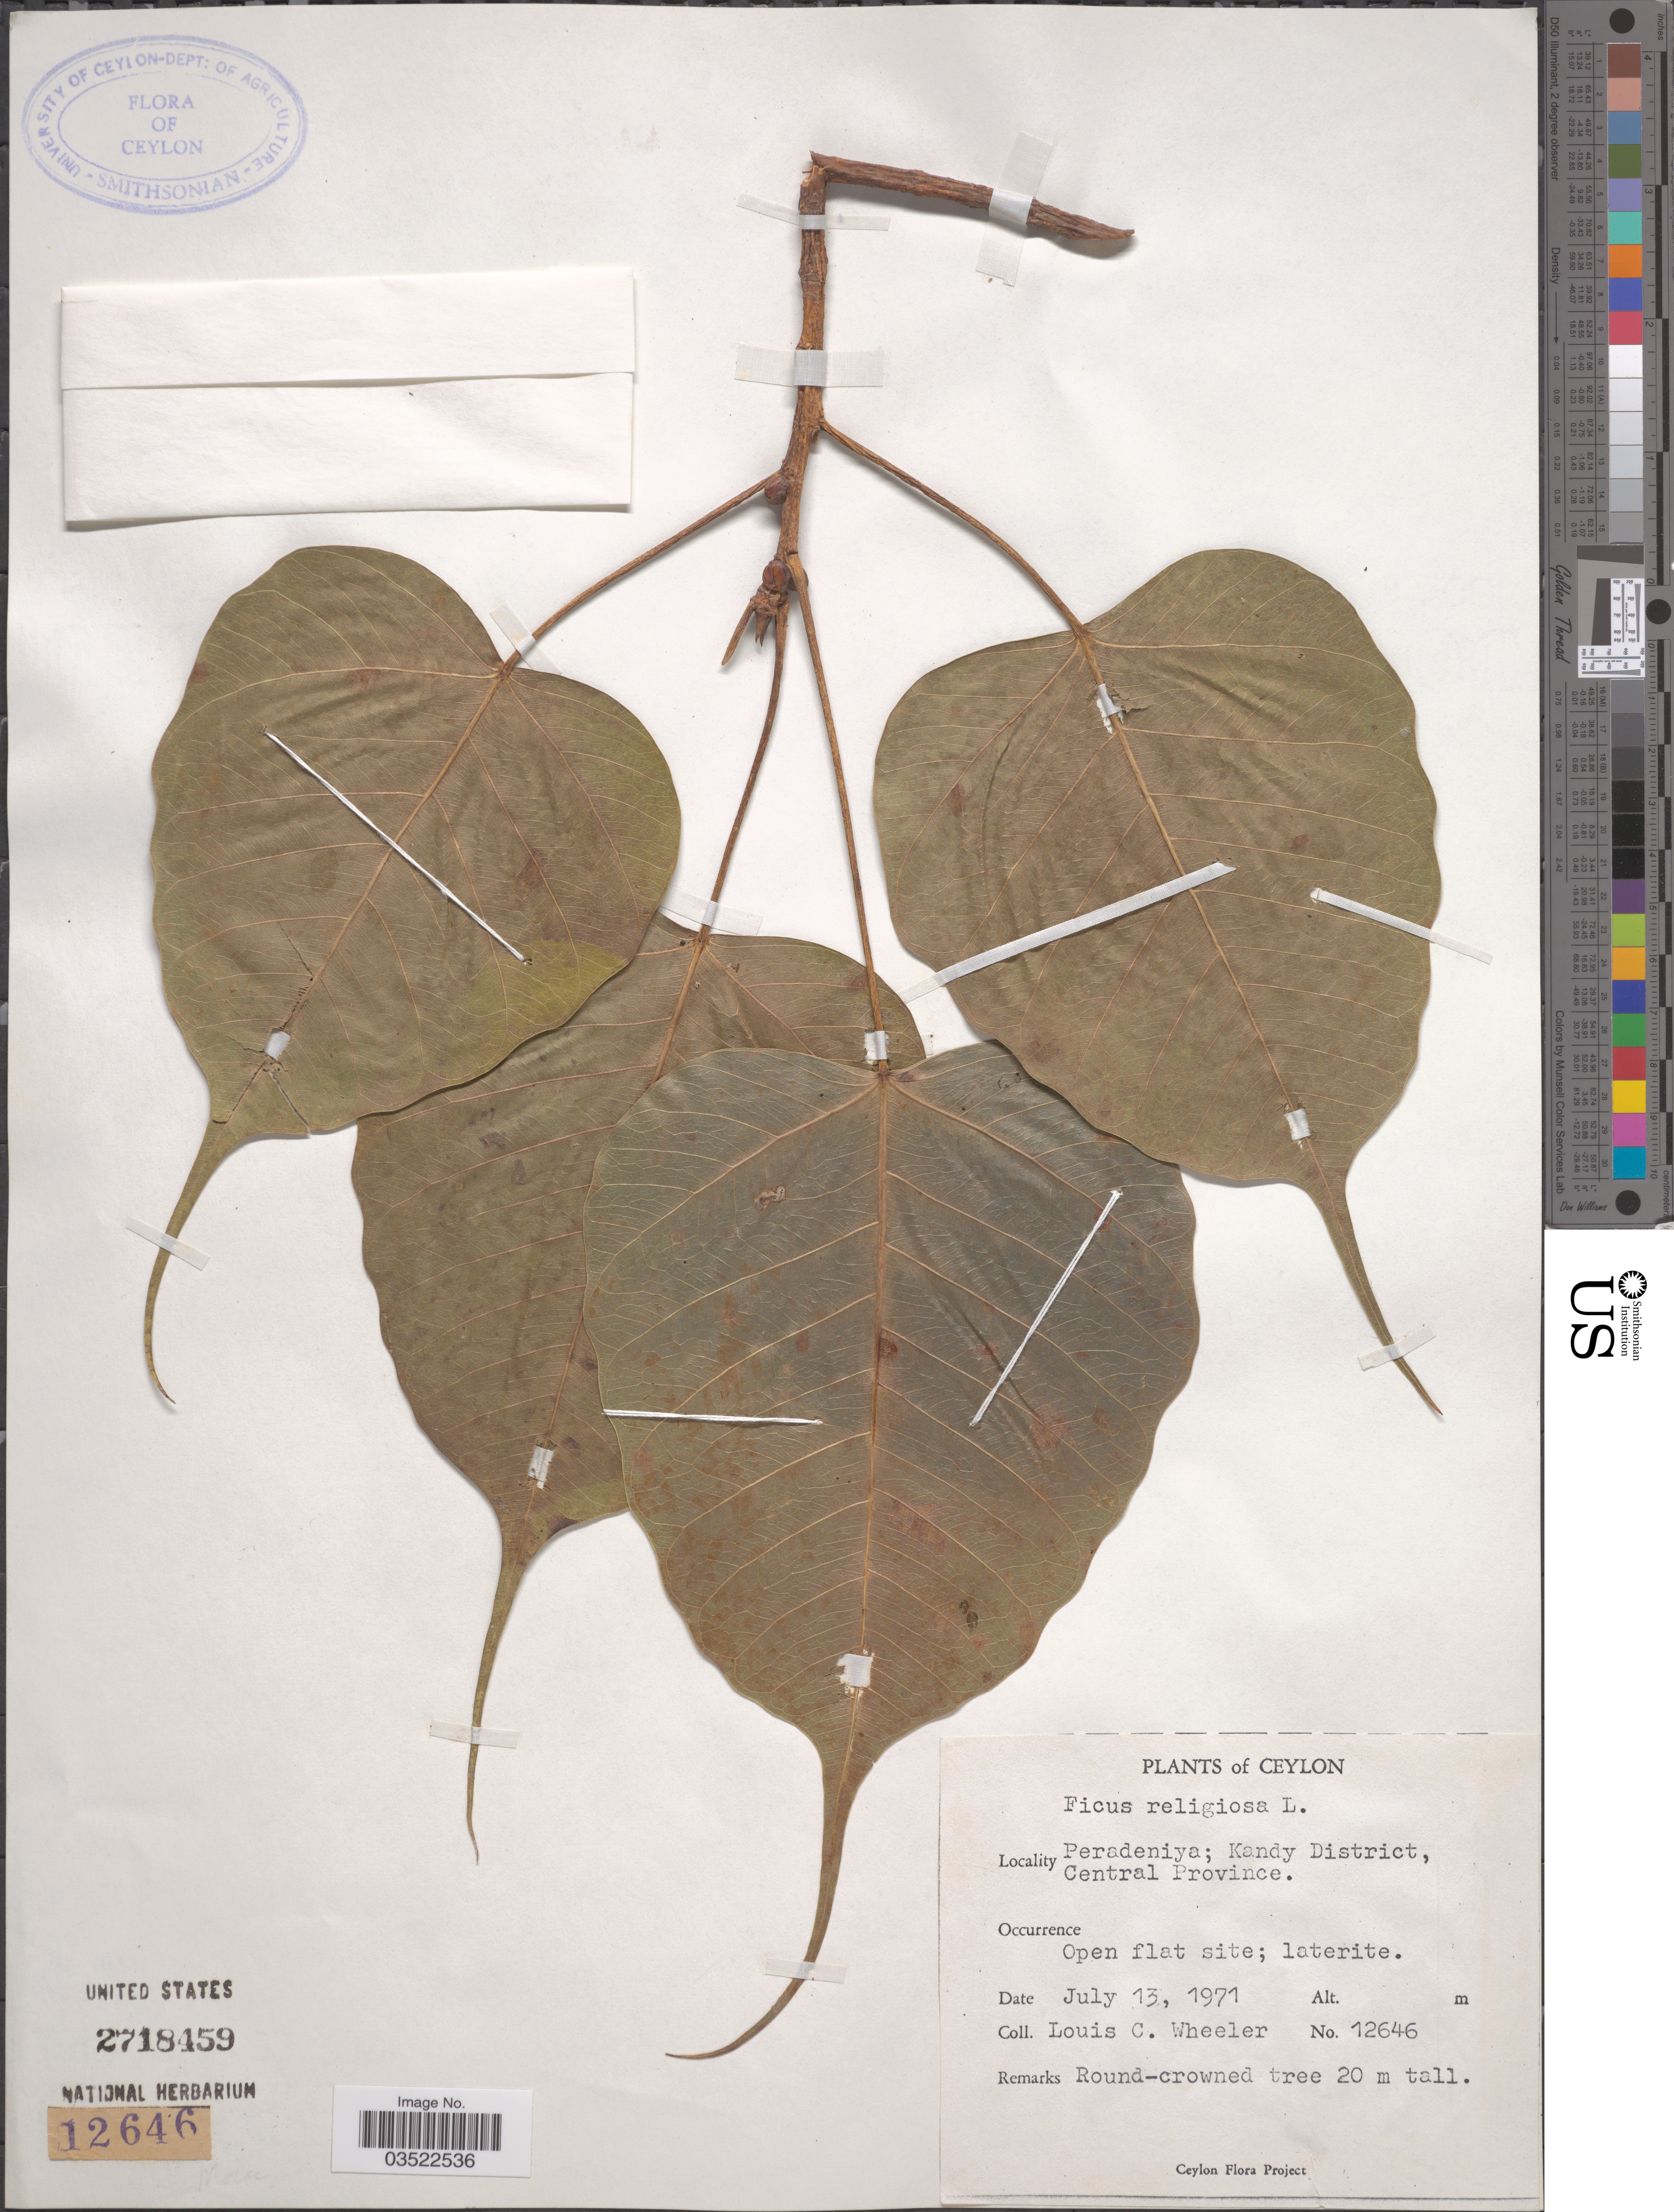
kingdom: Plantae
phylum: Tracheophyta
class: Magnoliopsida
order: Rosales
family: Moraceae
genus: Ficus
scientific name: Ficus religiosa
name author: L.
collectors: L. C. Wheeler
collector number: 12646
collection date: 1971-07-13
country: Sri Lanka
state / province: Central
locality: Ceylon. Peradeniya; Kandy District.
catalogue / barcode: US 2718459